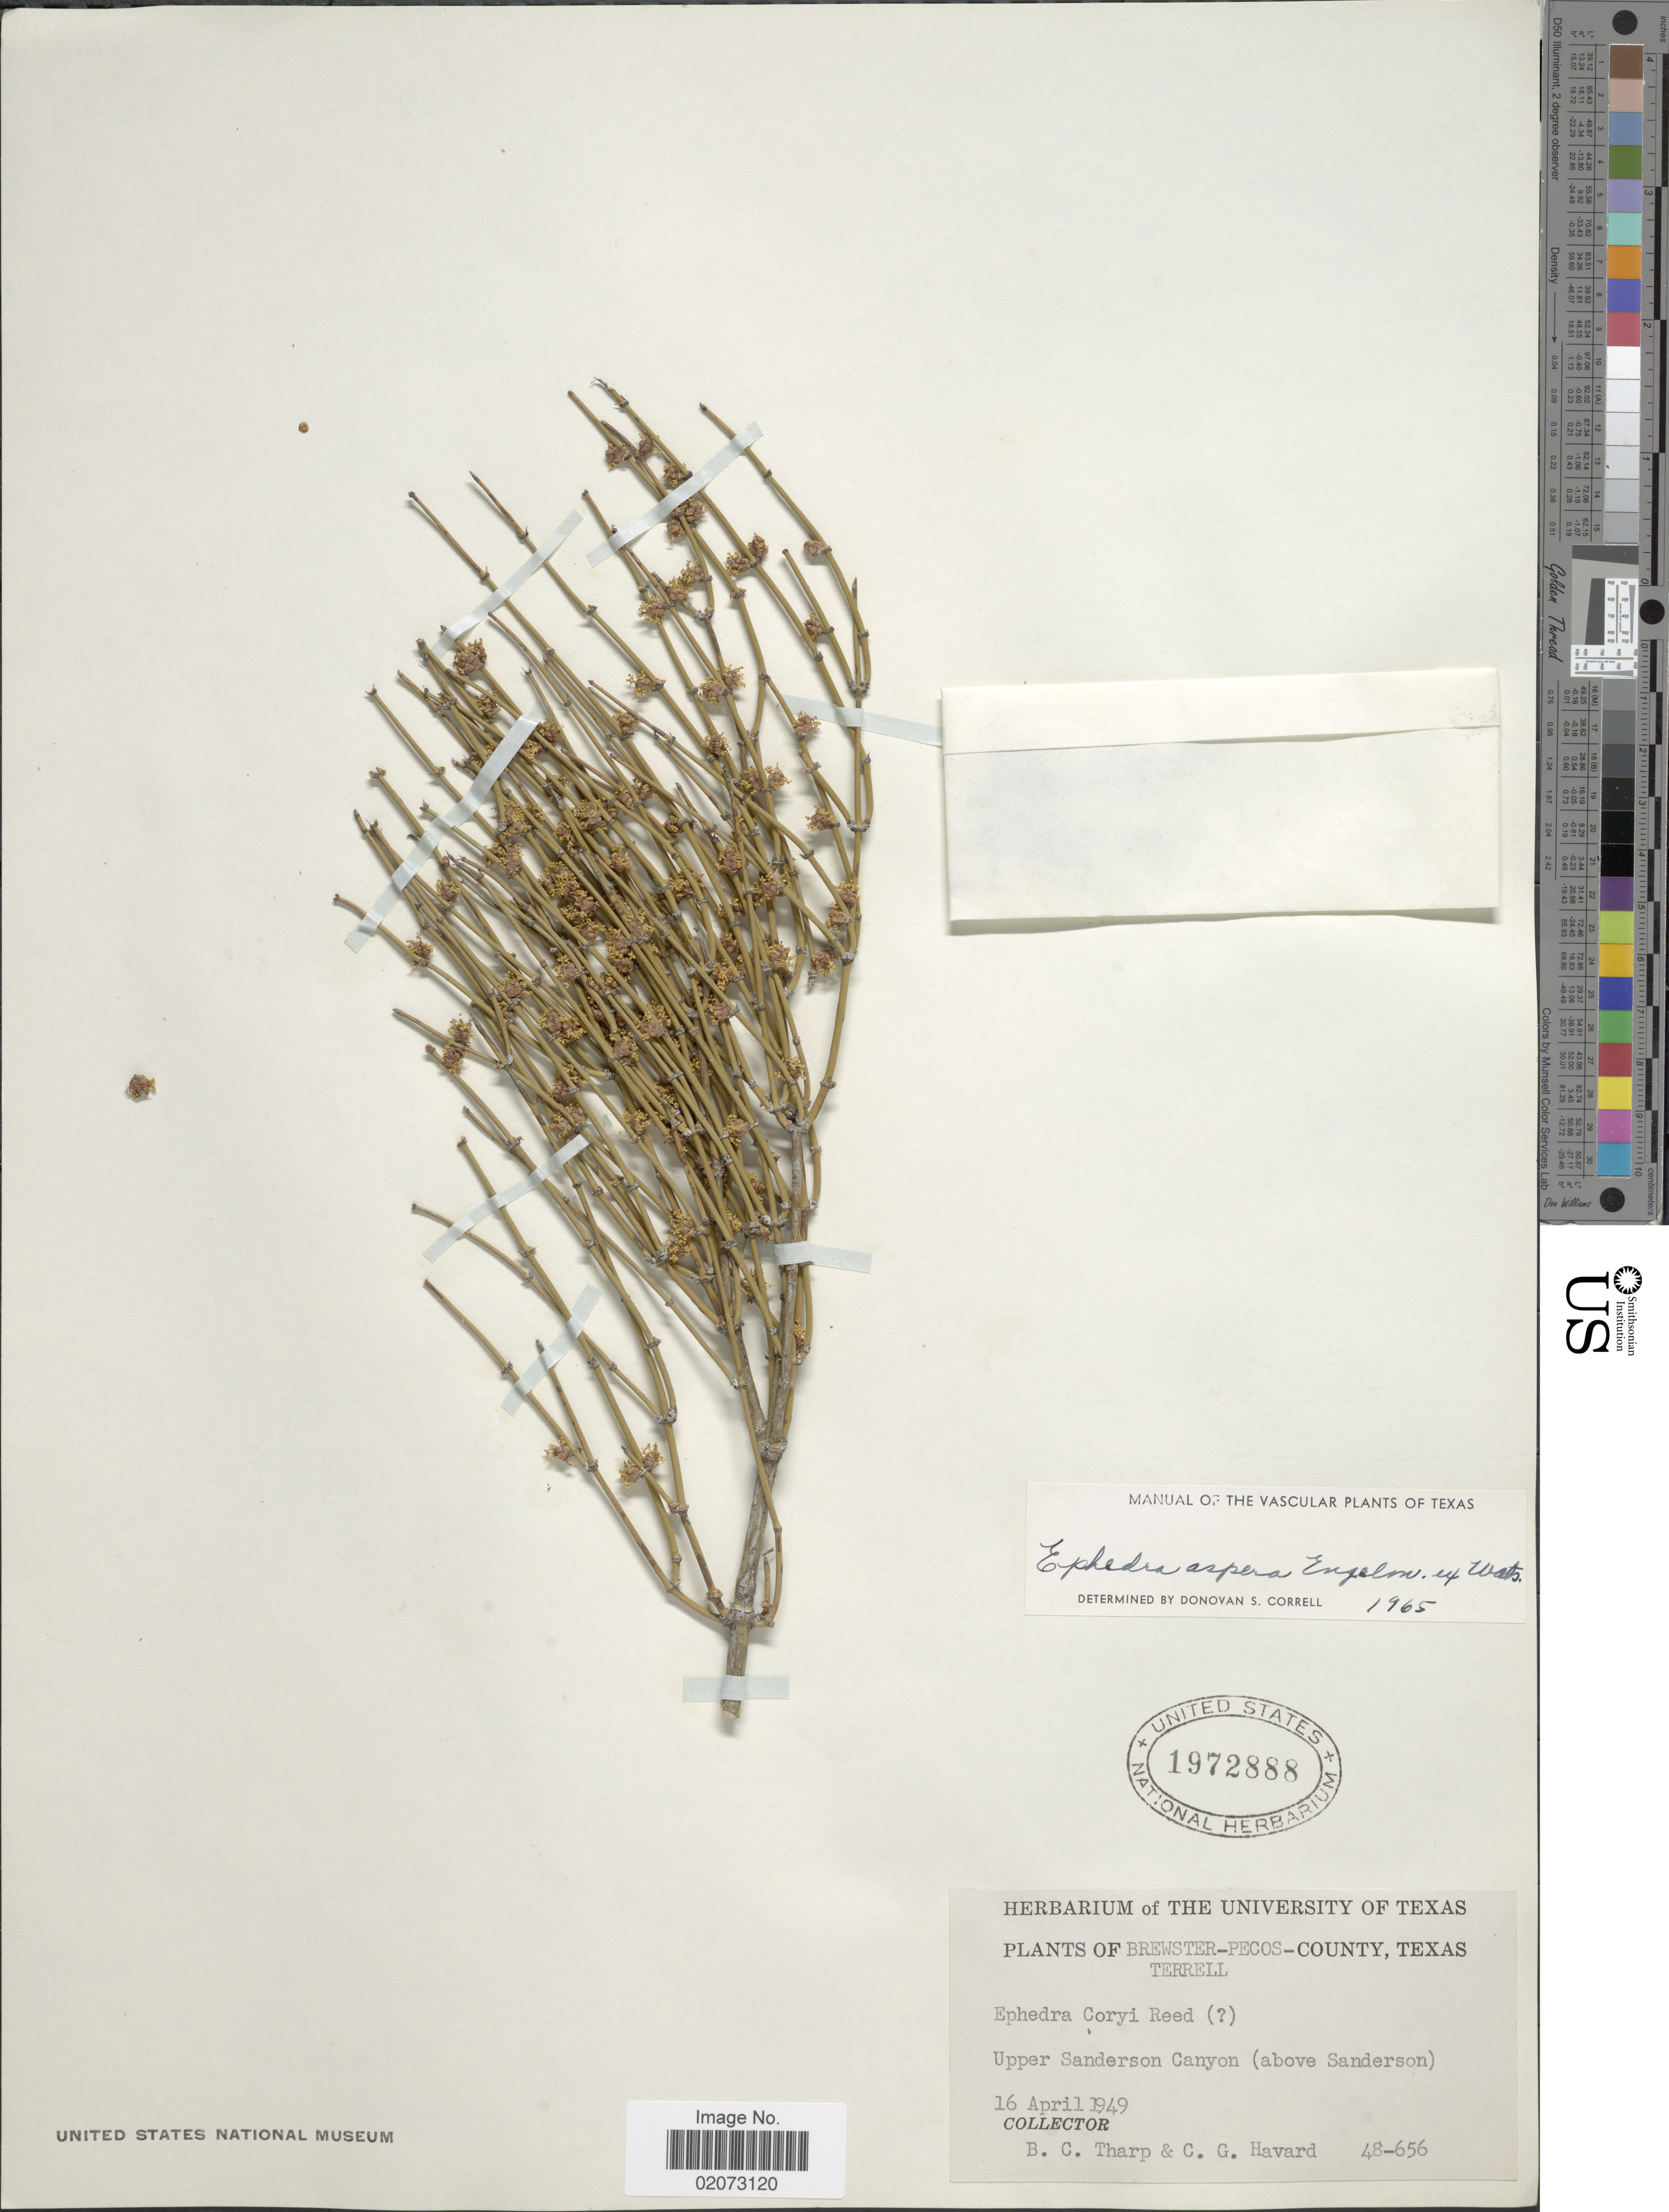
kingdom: Plantae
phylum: Tracheophyta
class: Gnetopsida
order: Ephedrales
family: Ephedraceae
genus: Ephedra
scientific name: Ephedra aspera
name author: Engelm. ex S. Watson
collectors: B. C. Tharp & C. G. Havard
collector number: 48-656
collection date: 1949-04-16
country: United States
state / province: Texas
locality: Brewster-Pecos-Terrell COunty. Upper Sanderson Canyon (above Sanderson)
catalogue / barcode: US 1972888